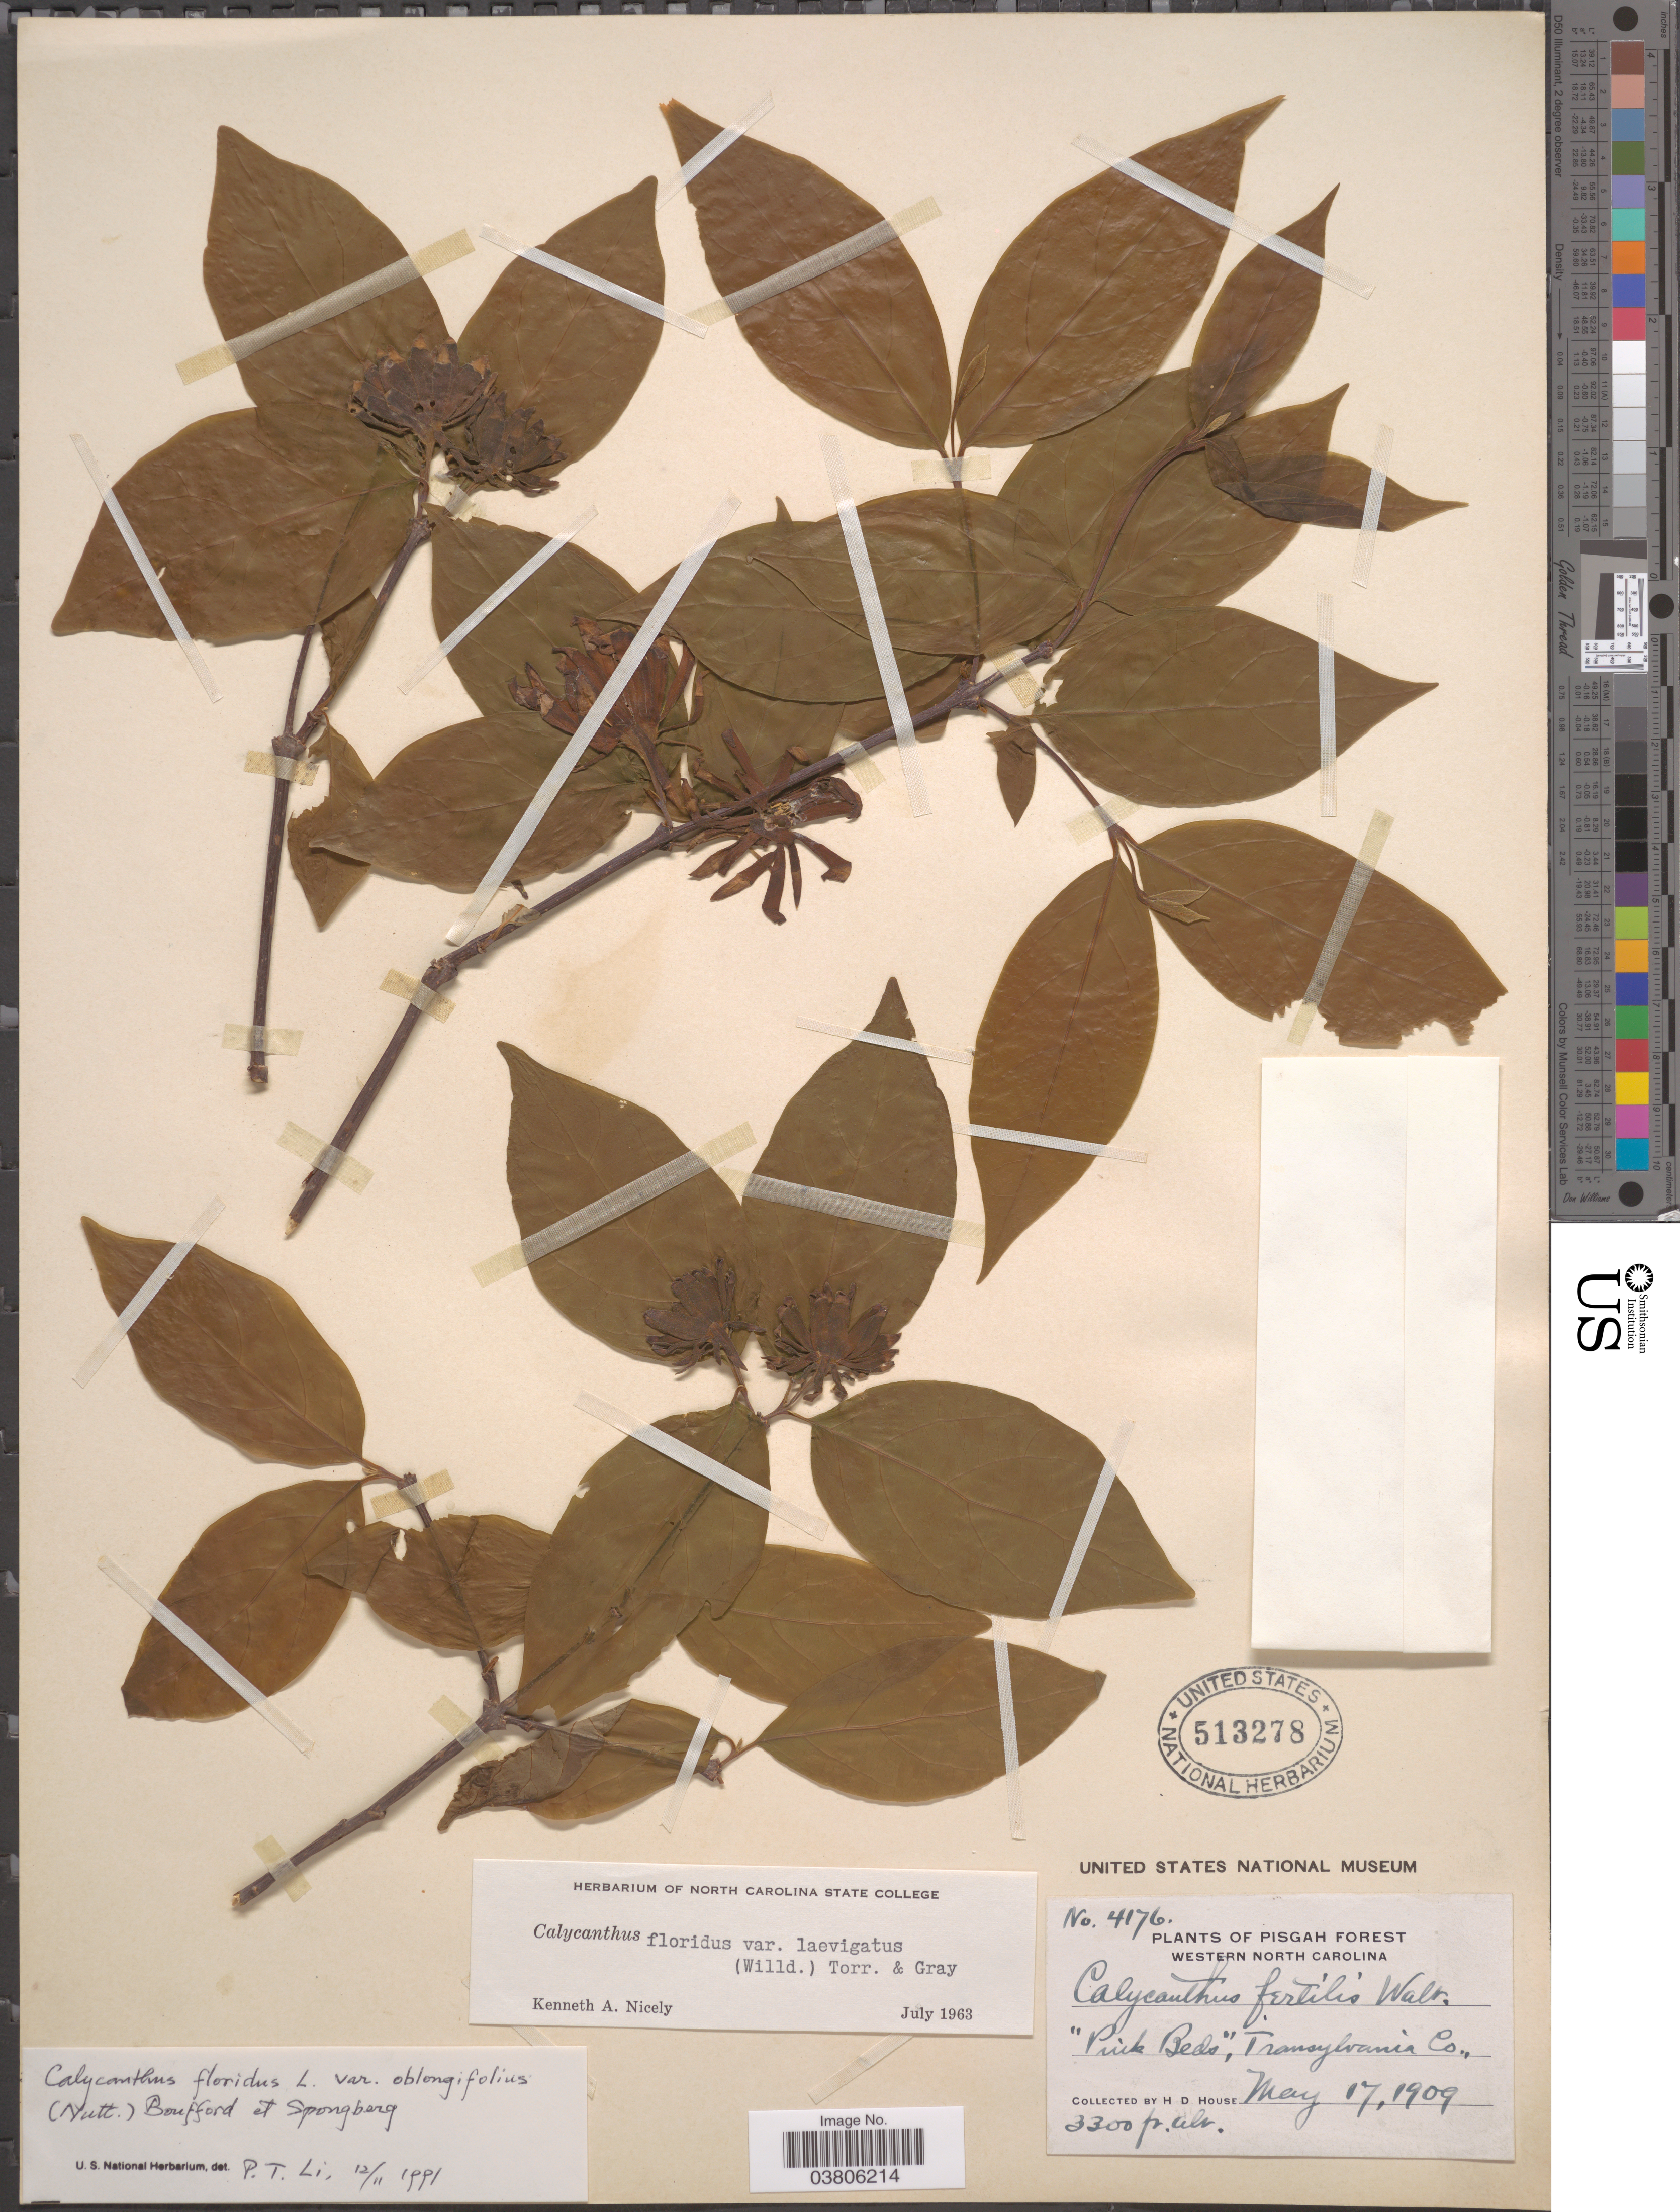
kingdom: Plantae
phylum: Tracheophyta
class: Magnoliopsida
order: Laurales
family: Calycanthaceae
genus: Calycanthus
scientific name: Calycanthus floridus var. laevigatus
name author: (Willd.) Torr. & A. Gray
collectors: H. D. House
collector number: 4176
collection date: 1909-05-17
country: United States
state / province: North Carolina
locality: Pisgah Forest. Western North Carolina. "Pink Beds", Transylvania Co.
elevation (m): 1006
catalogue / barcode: US 513278